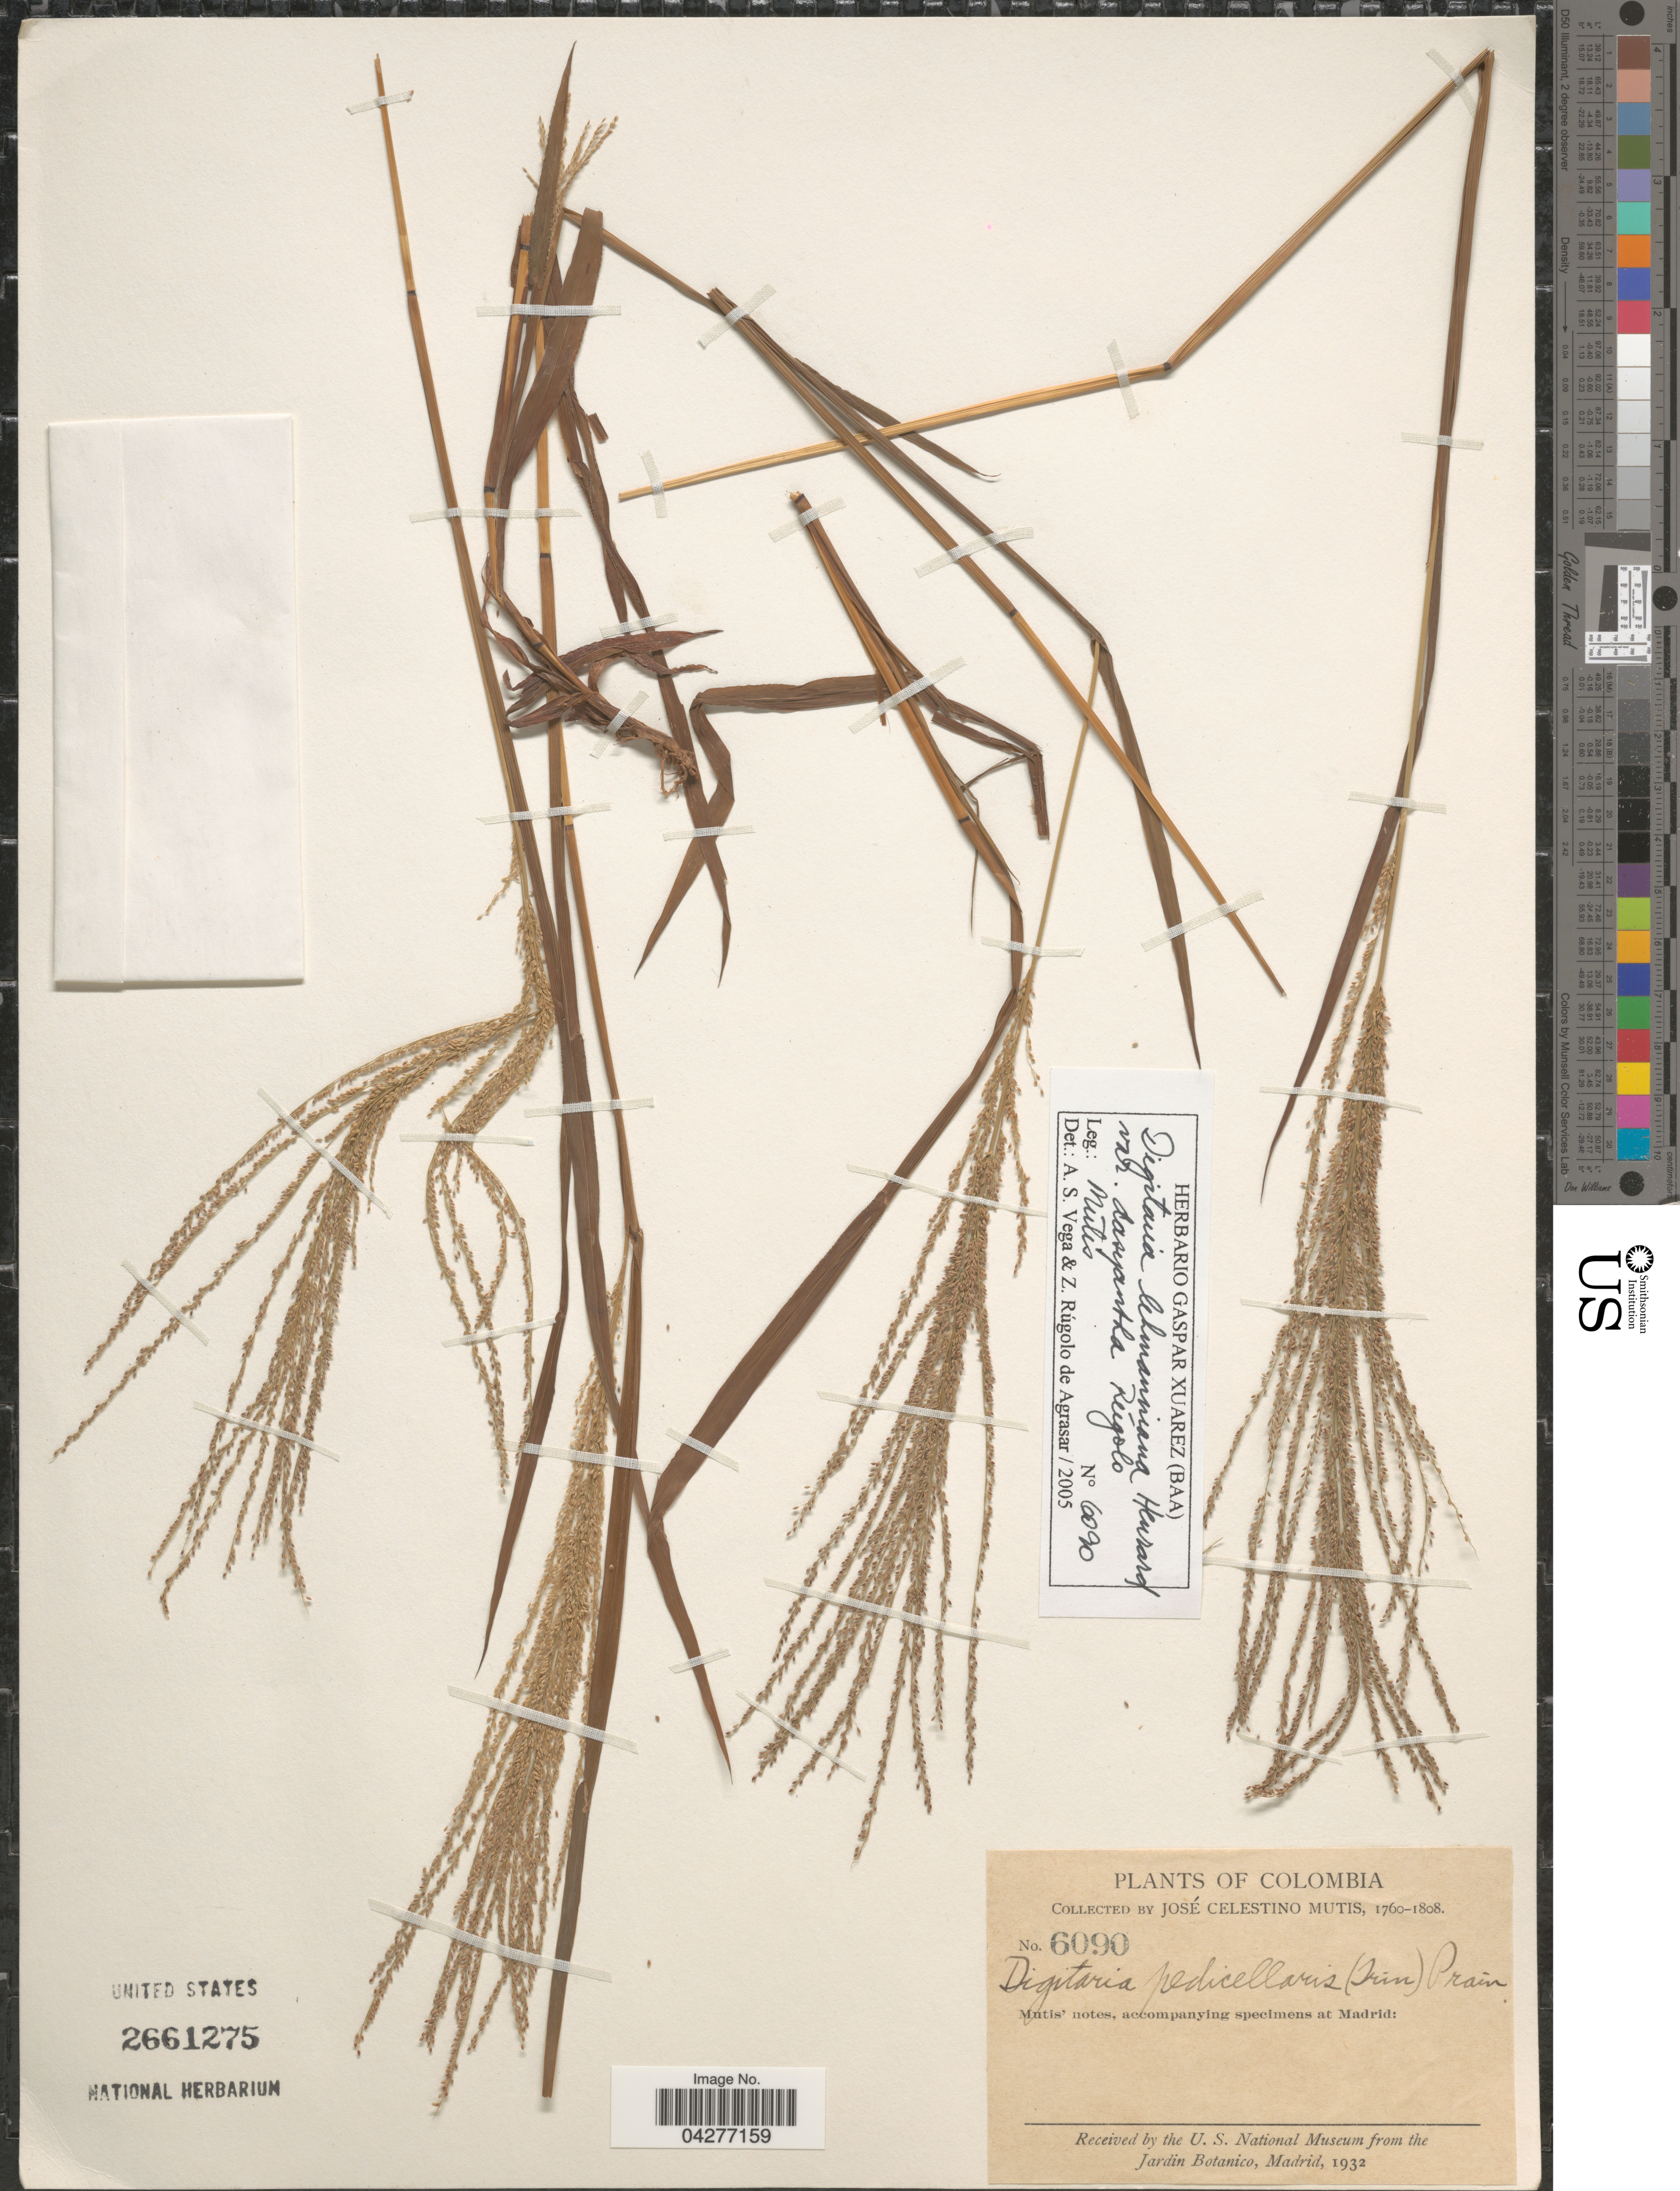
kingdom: Plantae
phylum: Tracheophyta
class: Liliopsida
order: Poales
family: Poaceae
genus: Digitaria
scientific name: Digitaria lehmanniana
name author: Henr.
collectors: J. C. B. Mutis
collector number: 6090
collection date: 1760/1808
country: Colombia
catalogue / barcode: US 2661275